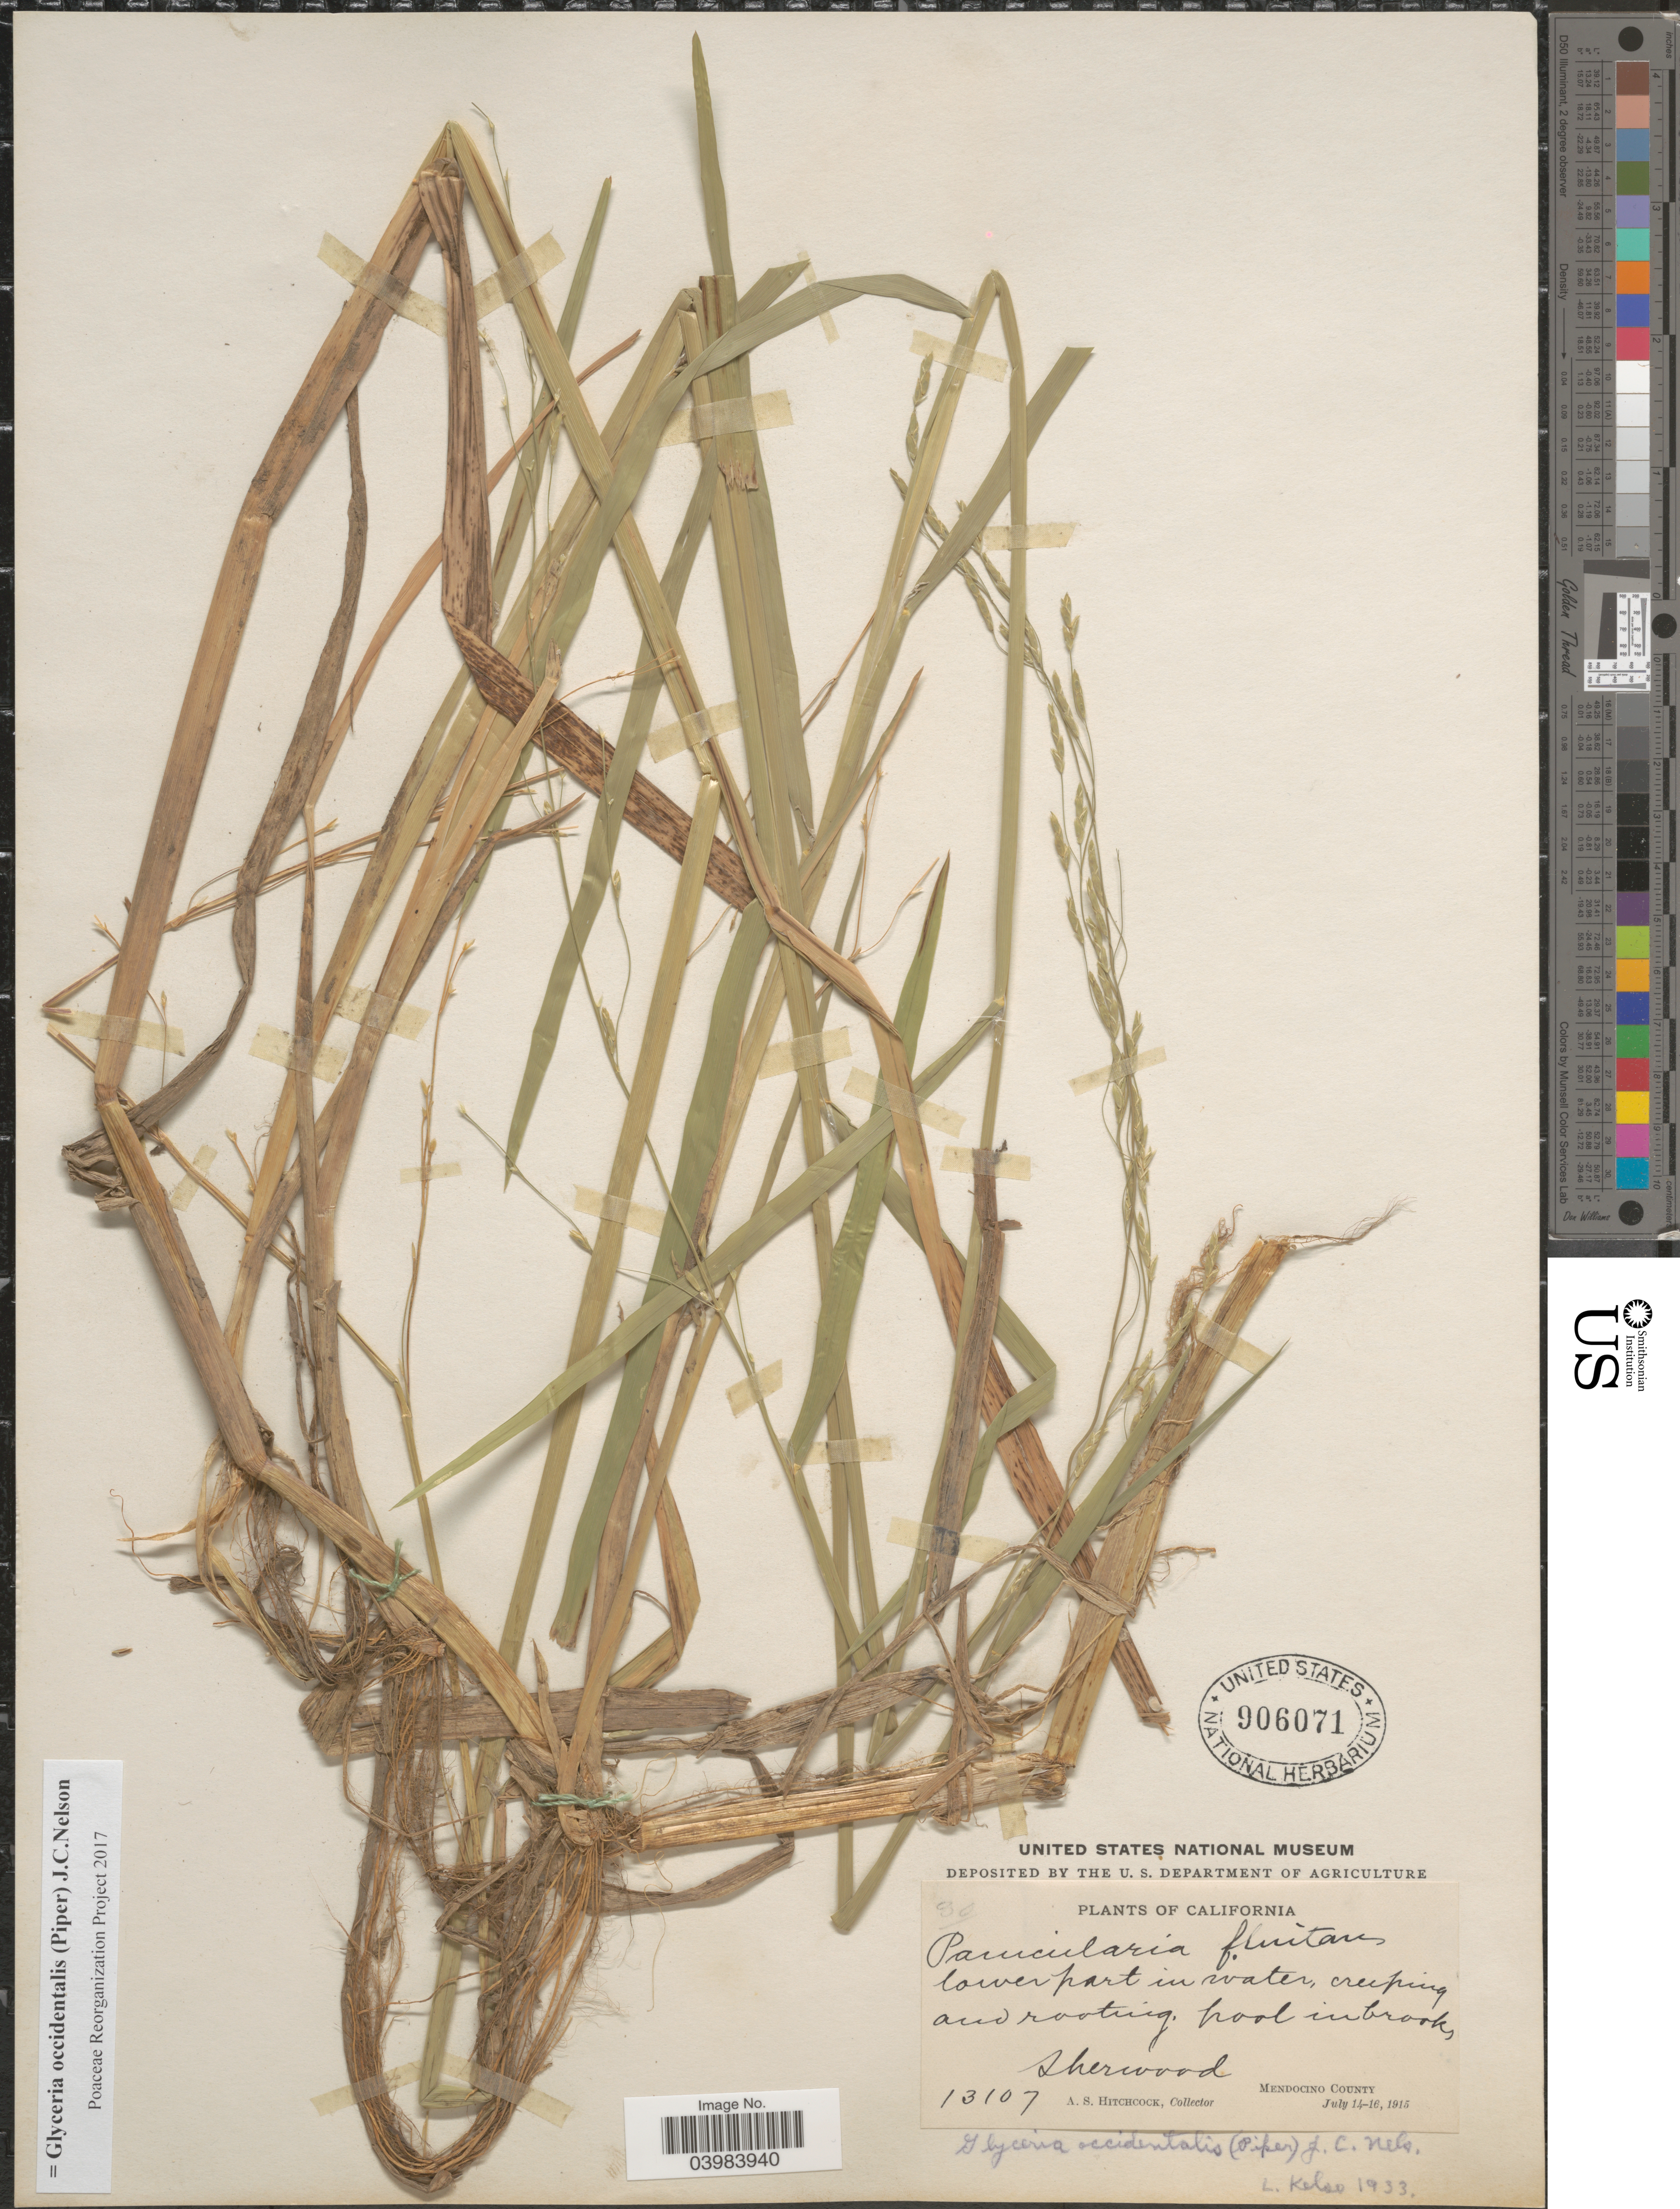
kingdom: Plantae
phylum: Tracheophyta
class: Liliopsida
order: Poales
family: Poaceae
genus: Glyceria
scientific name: Glyceria occidentalis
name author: (Piper) J.C. Nelson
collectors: A. S. Hitchcock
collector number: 13107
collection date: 1915-07-14/1915-07-16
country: United States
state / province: California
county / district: Mendocino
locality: Lower part in water, creeping and rooting, pool in brook, Sherwood. Mendocino County.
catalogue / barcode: US 906071